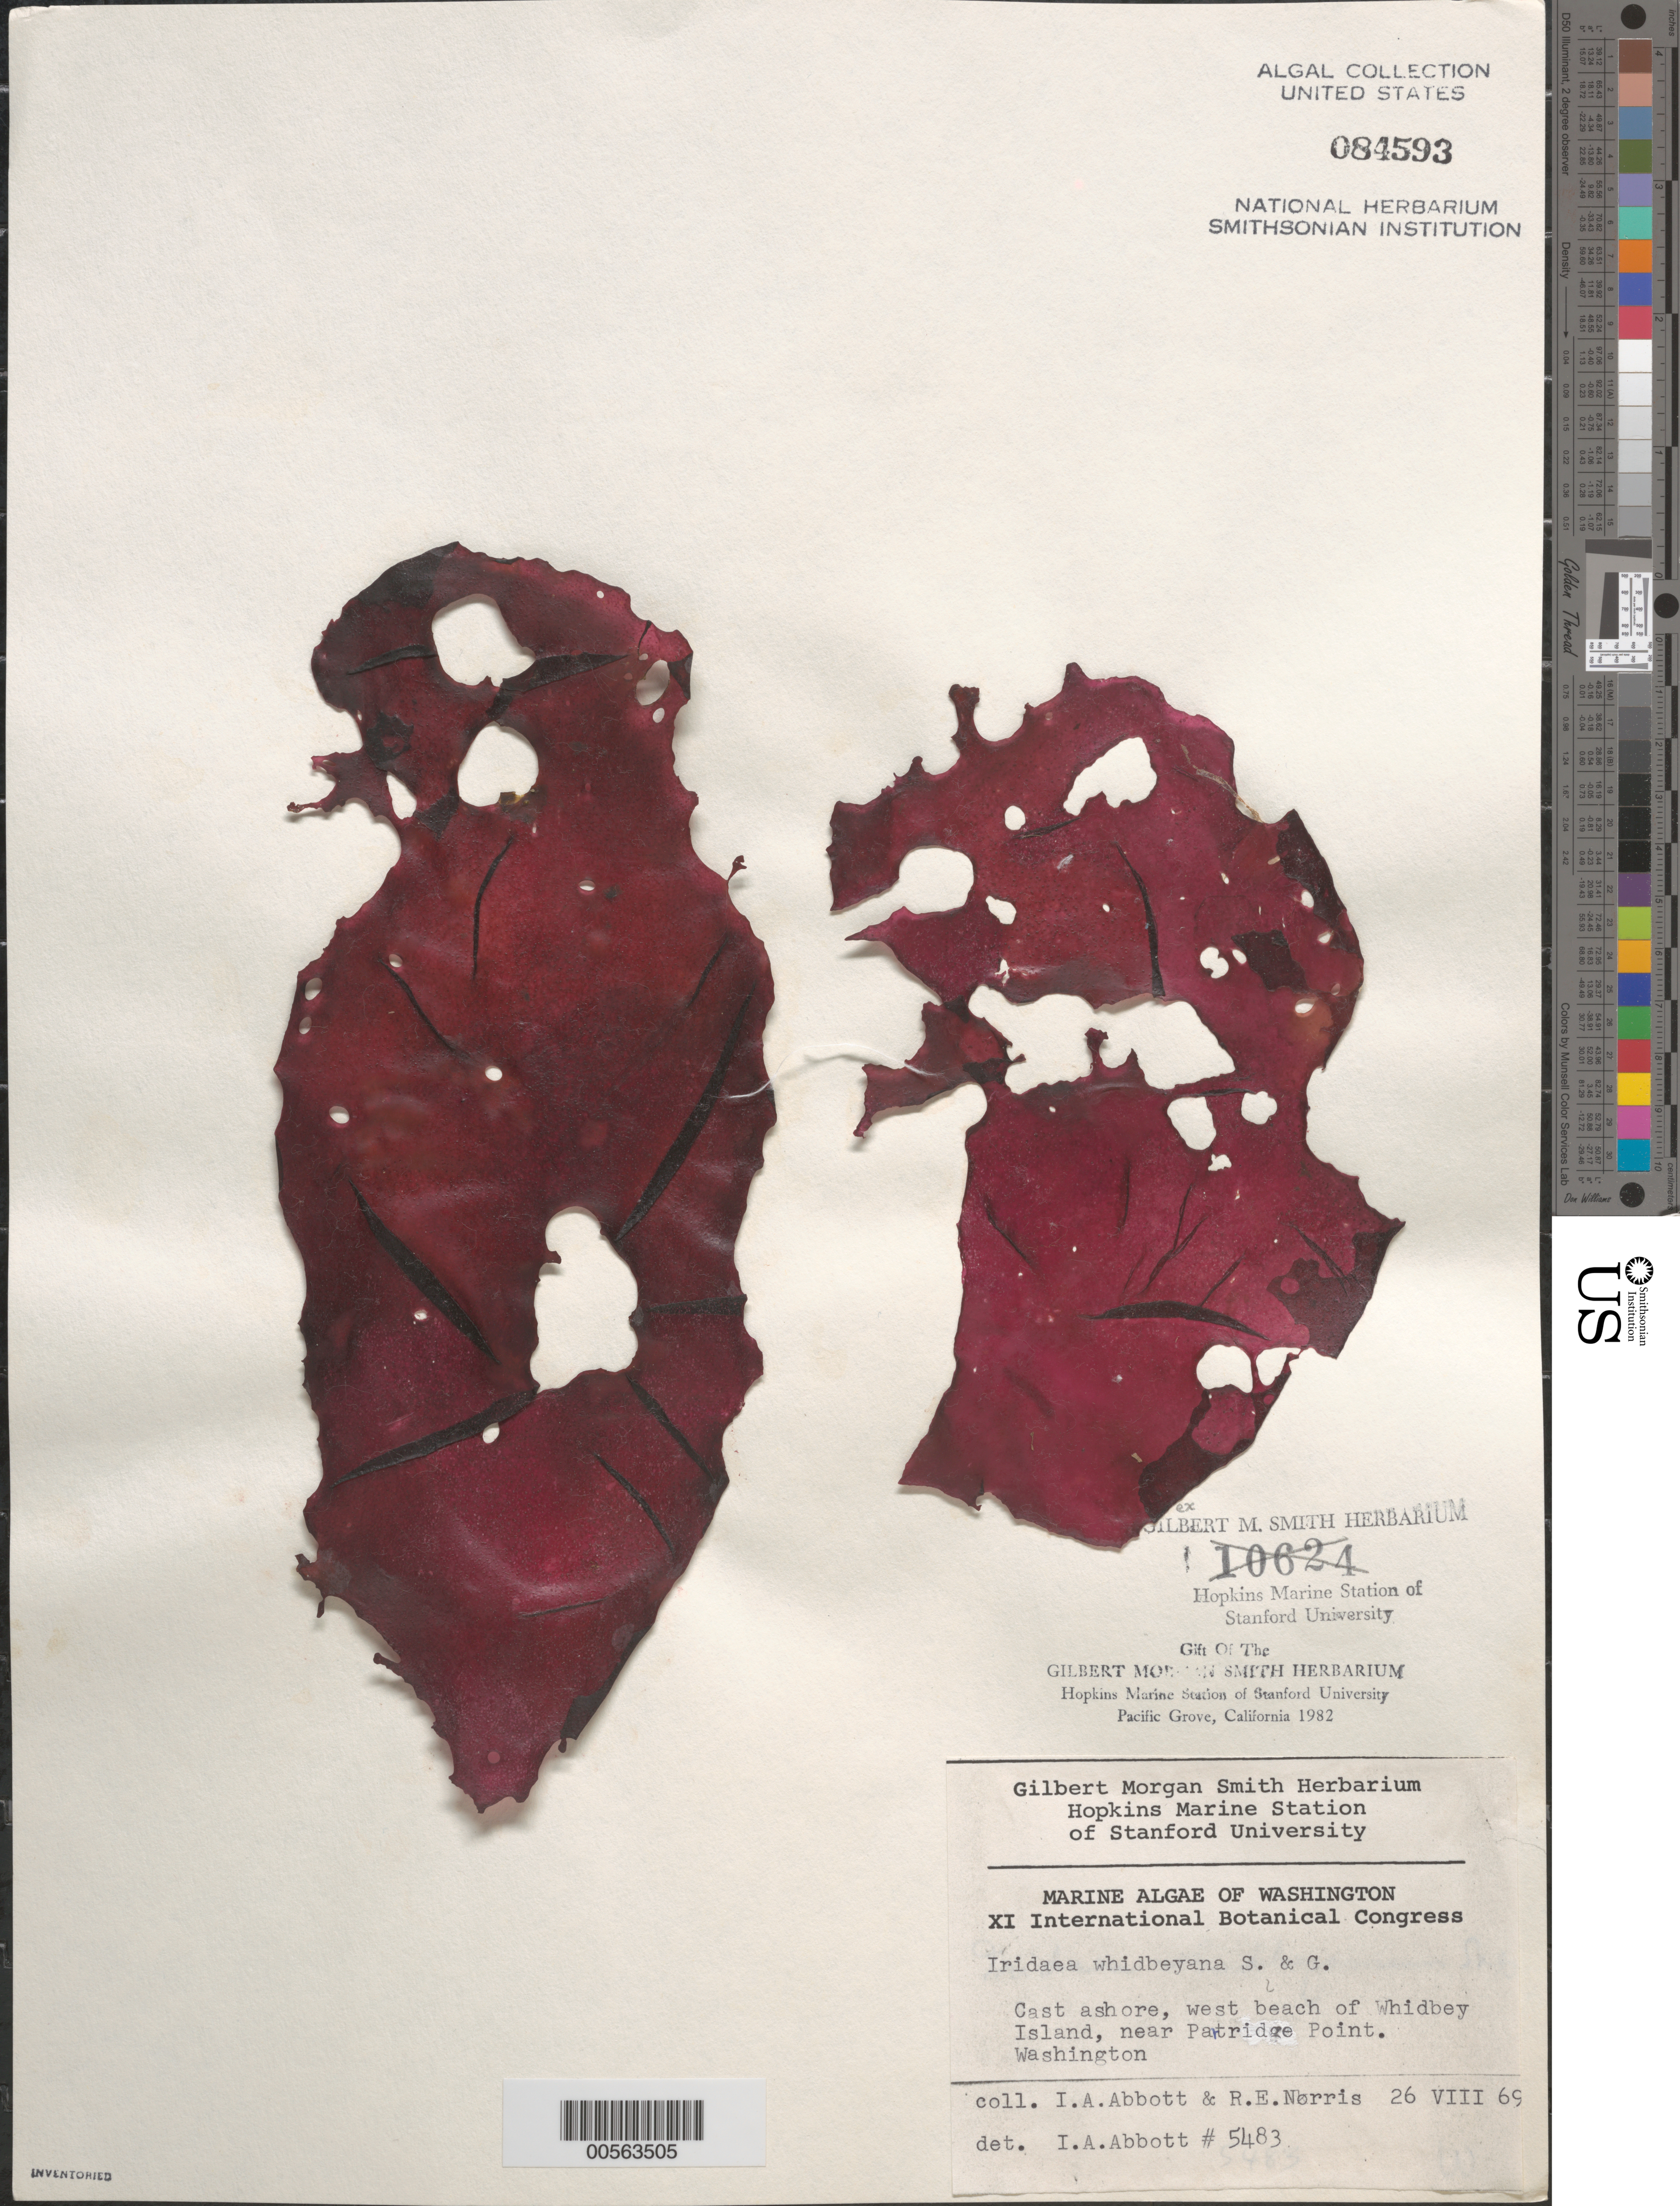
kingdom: Plantae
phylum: Rhodophyta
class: Florideophyceae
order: Gigartinales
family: Gigartinaceae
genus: Mazzaella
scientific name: Mazzaella sanguinea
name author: (Setchell & N.L. Gardner) Hommersand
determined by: Algae name updating Project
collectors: I. A. Abbott & R. E. Norris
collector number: IAA 5483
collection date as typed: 26 Aug 1969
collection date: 1969-08-26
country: United States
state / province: Washington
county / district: Island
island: Whidbey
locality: West Beach near Partridge Point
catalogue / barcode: US 84593